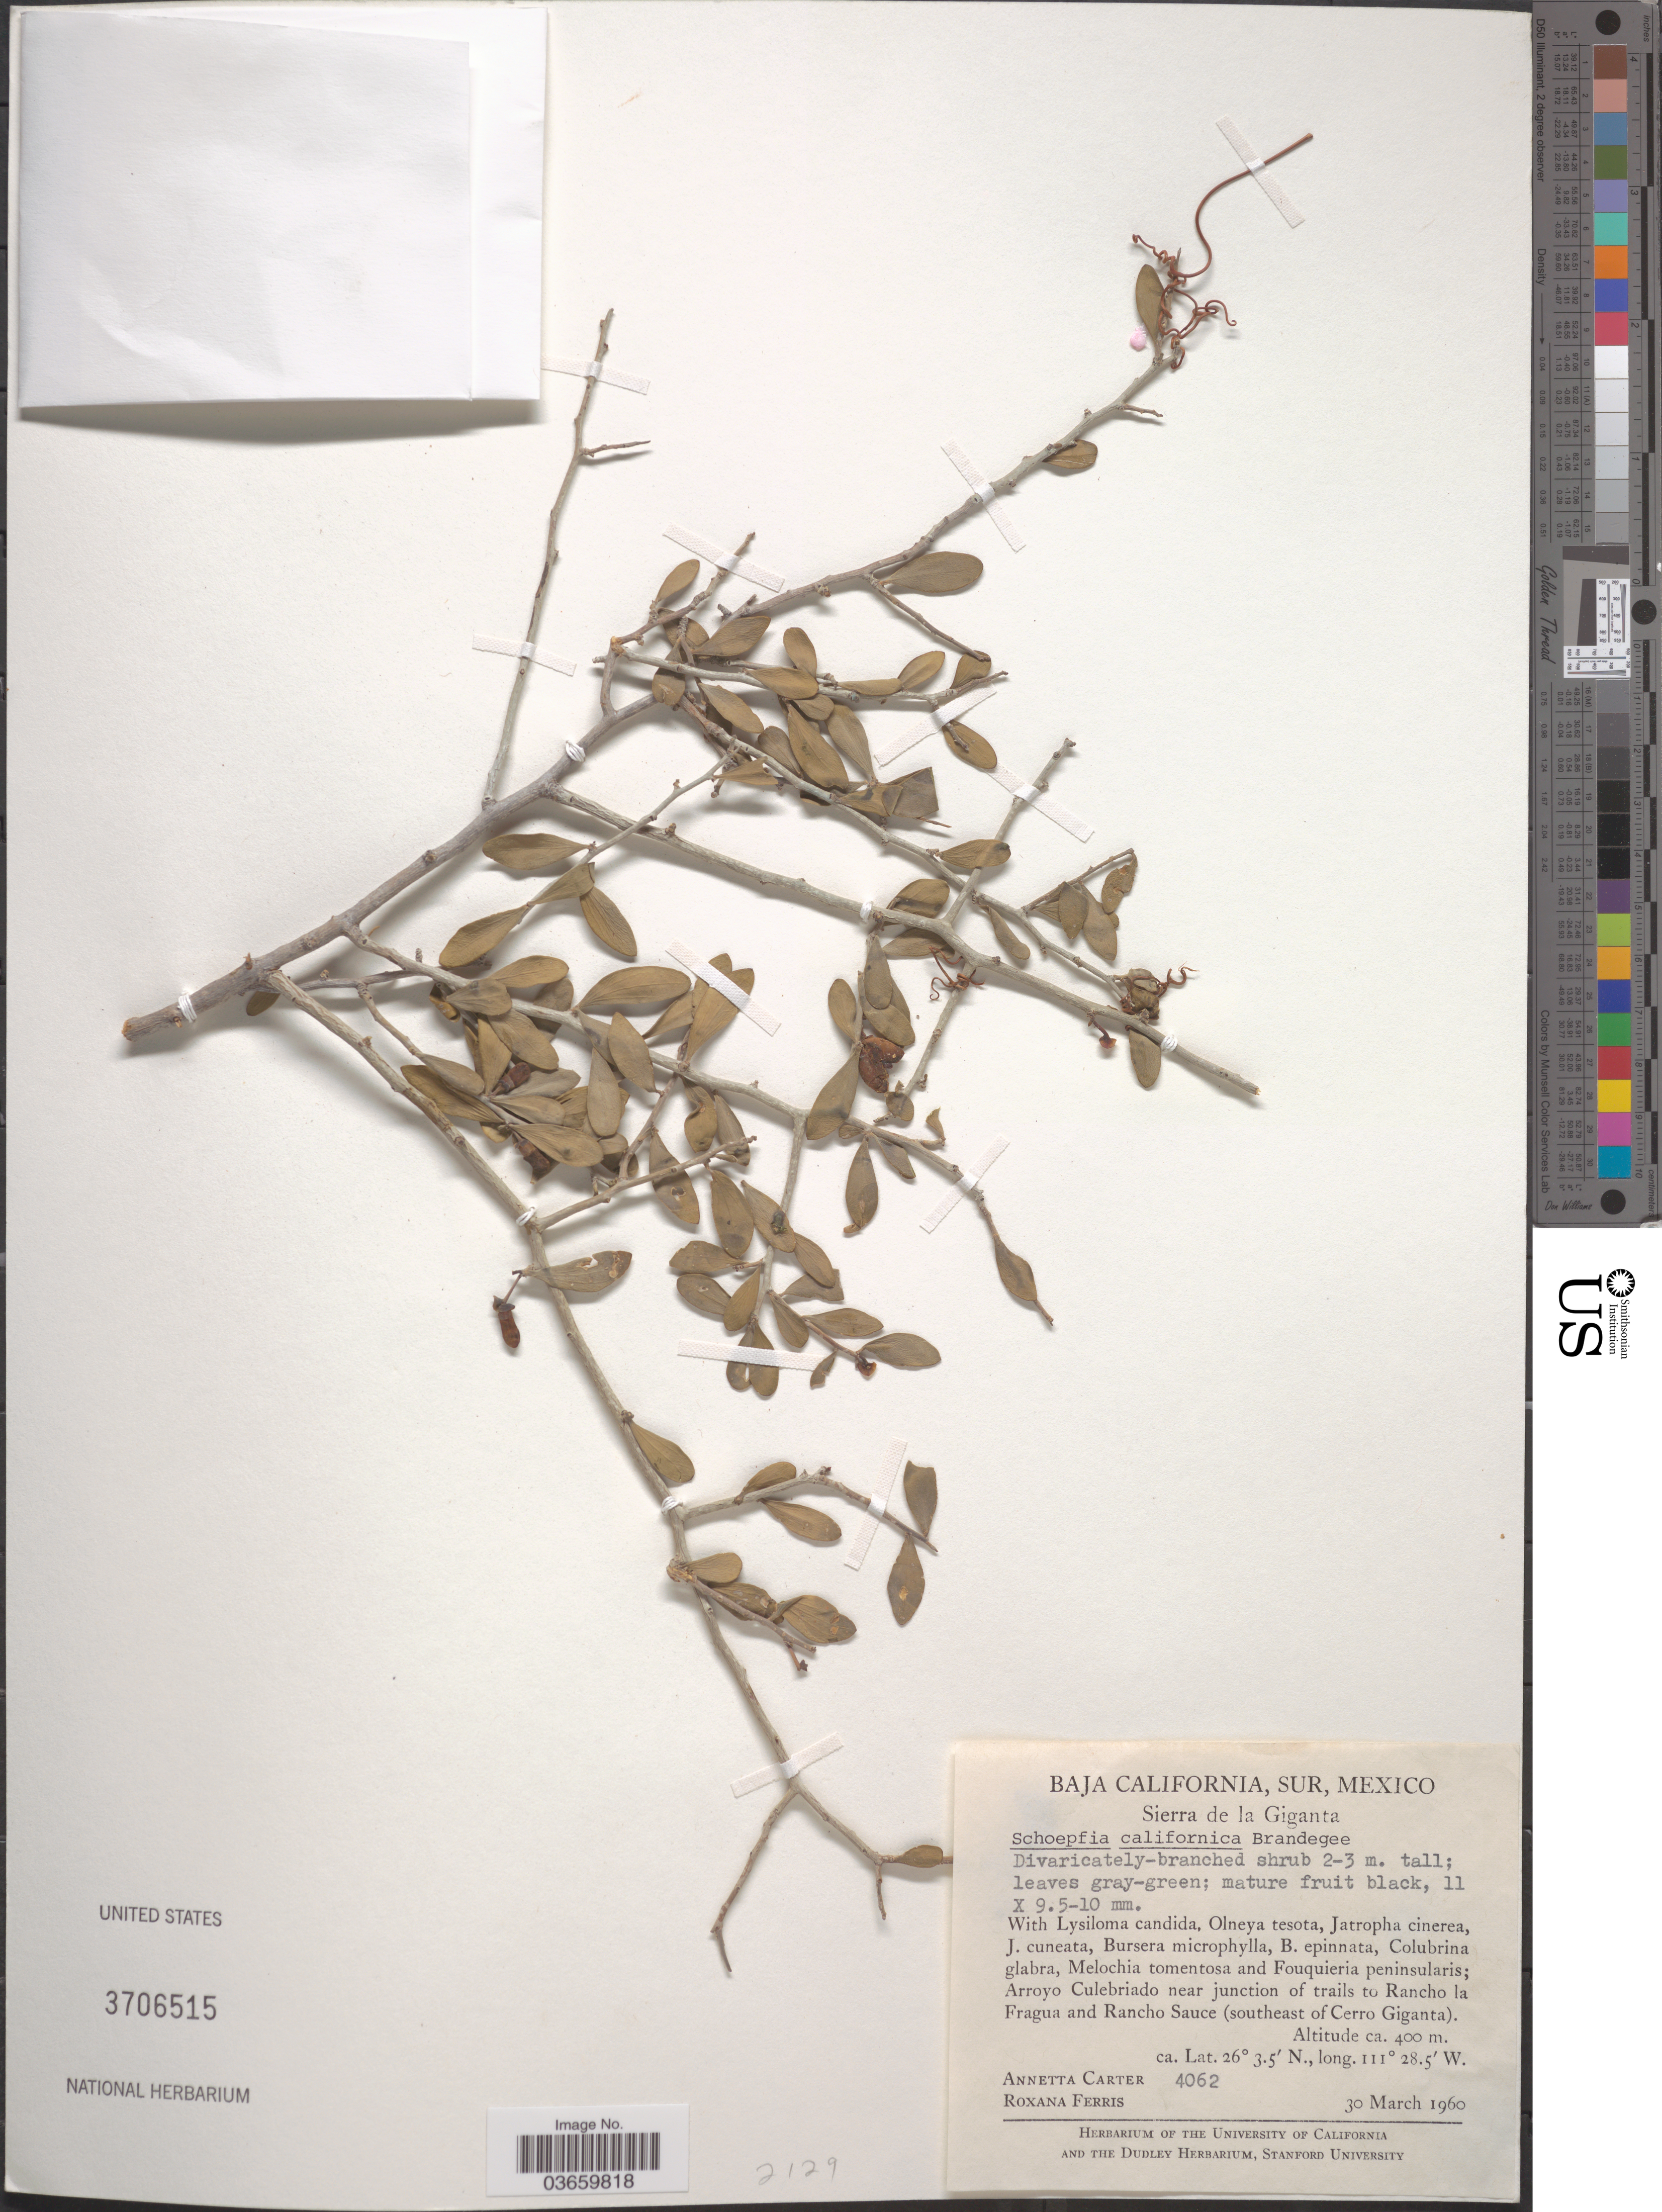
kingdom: Plantae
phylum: Tracheophyta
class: Magnoliopsida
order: Santalales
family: Schoepfiaceae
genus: Schoepfia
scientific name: Schoepfia californica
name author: Brandegee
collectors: A. Carter & R. S. Ferris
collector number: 4062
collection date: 1960-03-30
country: Mexico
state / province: Baja California Sur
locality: Sierra de la Giganta. Arroyo Culebriado near junction of trails to Rancho la Fragua and Rancho Sauce (southeast of Cerro Giganta).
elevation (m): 400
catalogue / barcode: US 3706515